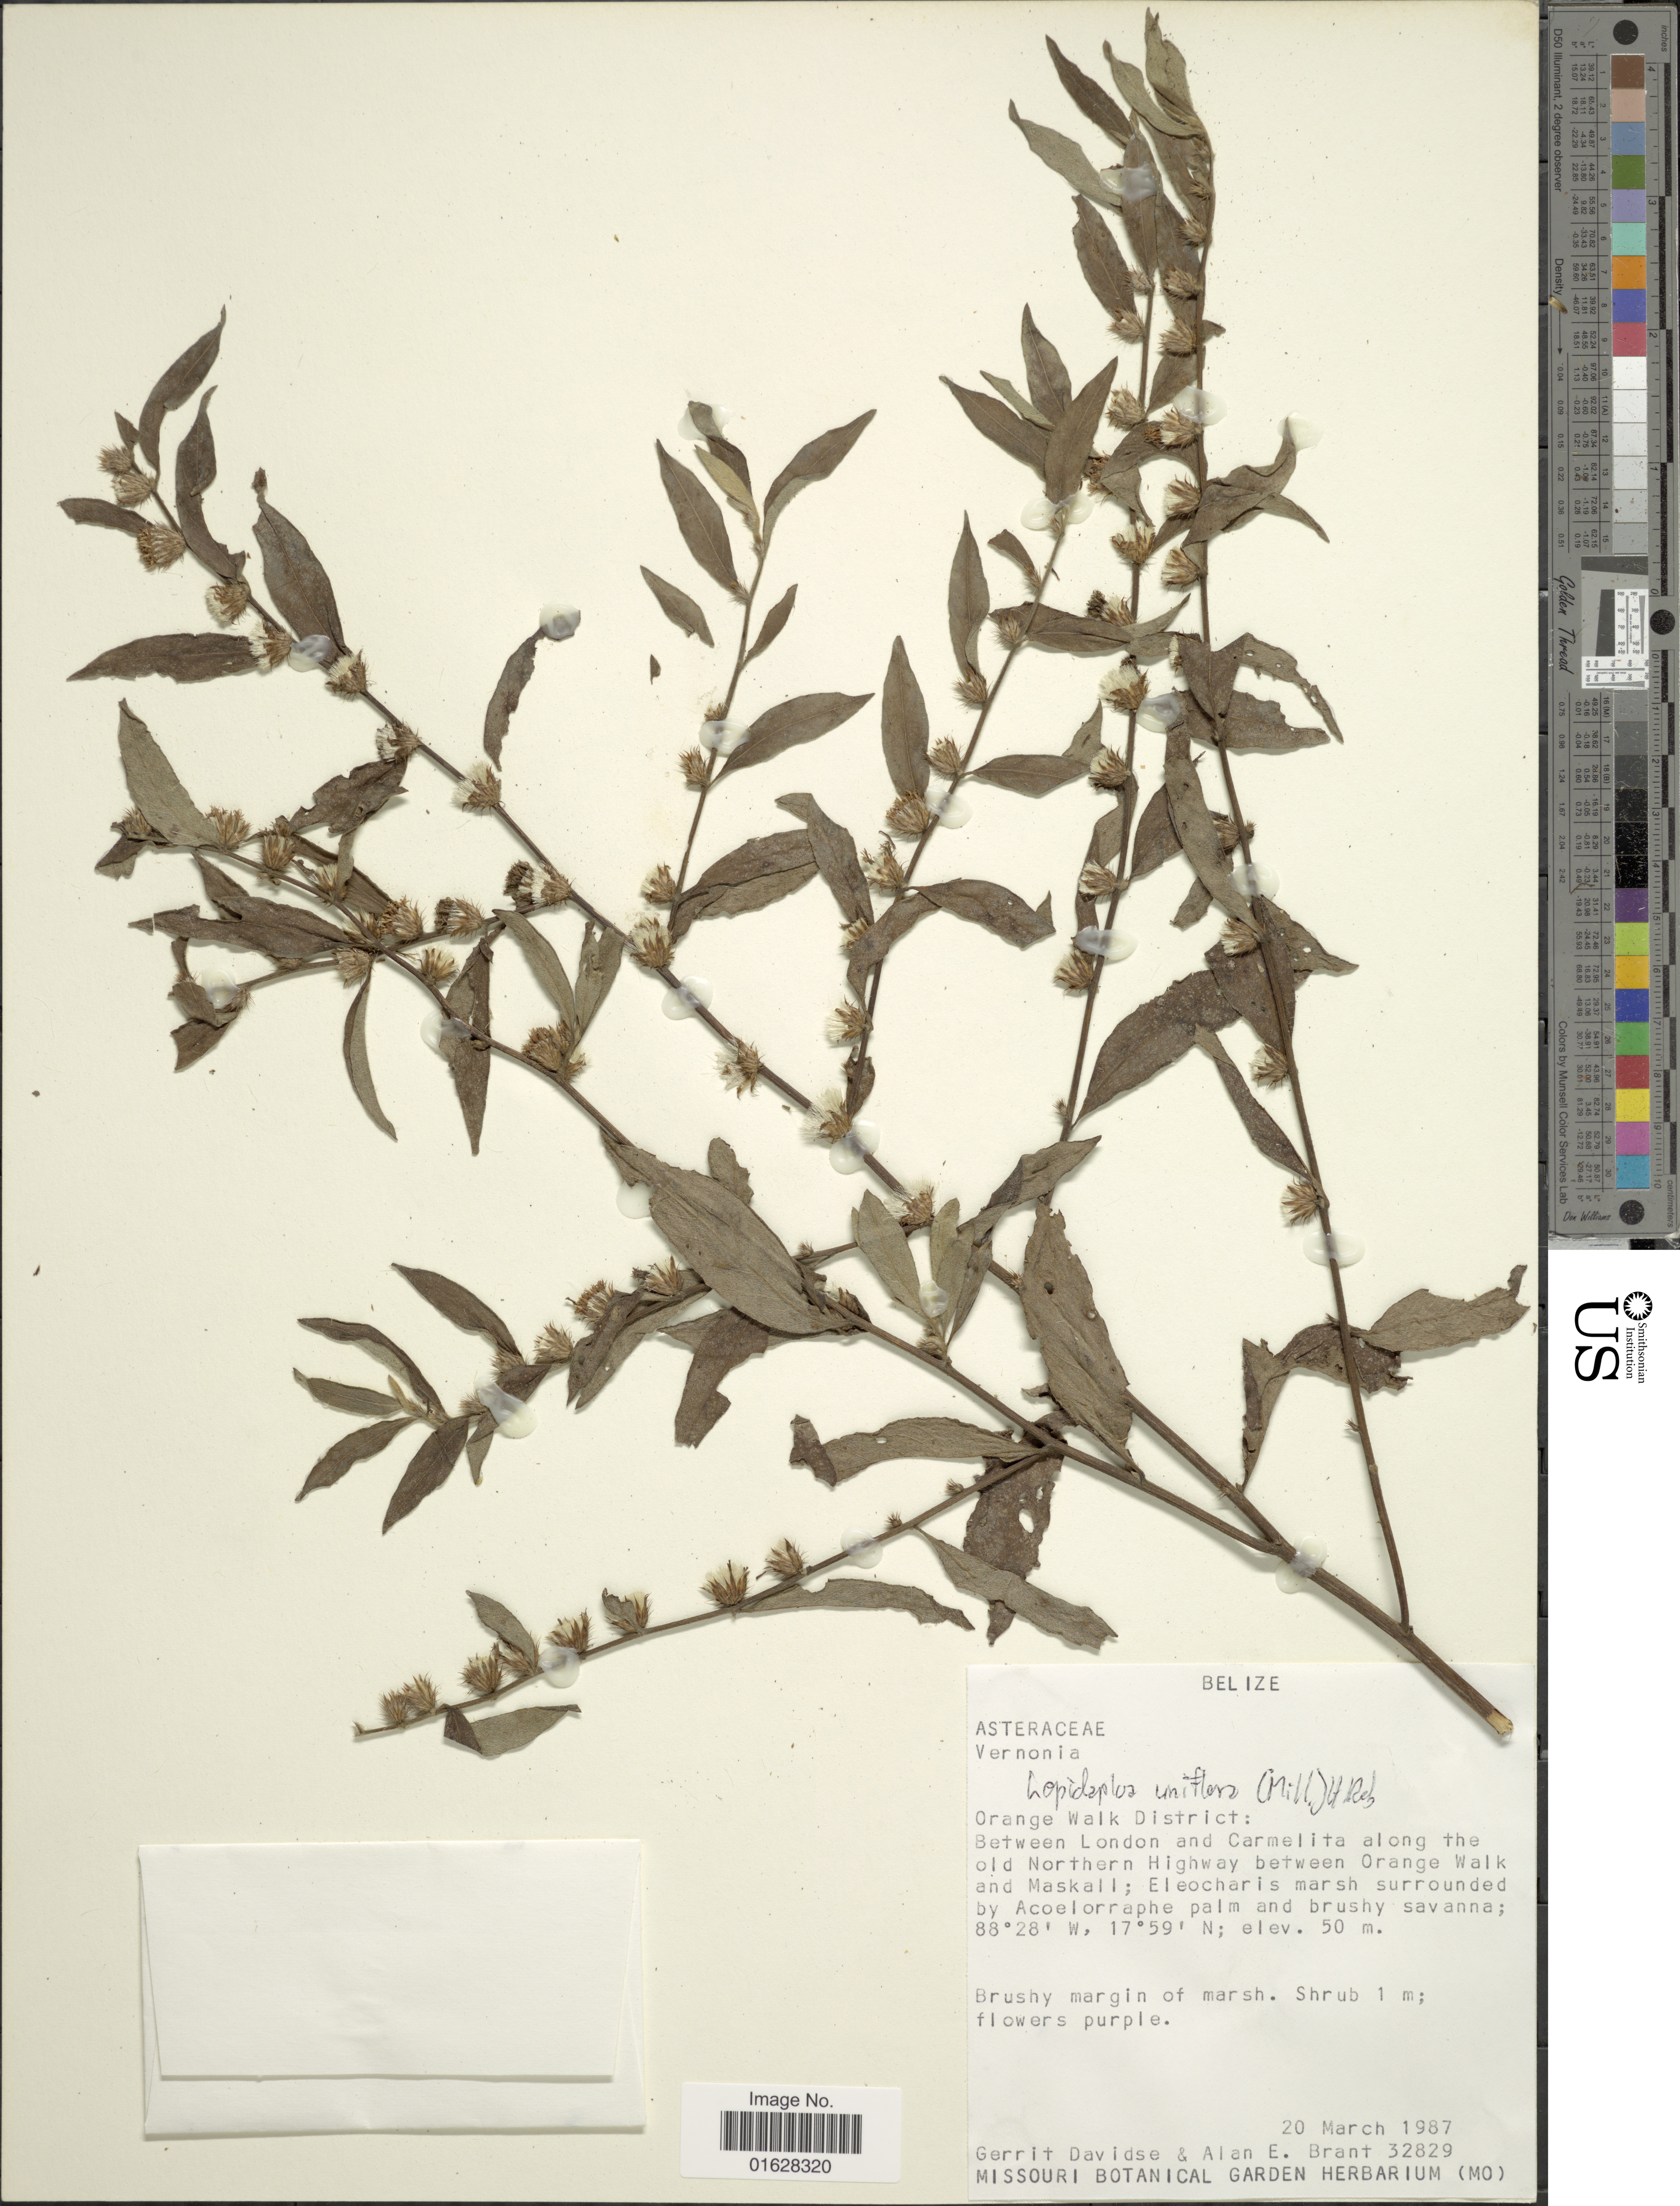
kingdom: Plantae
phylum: Tracheophyta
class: Magnoliopsida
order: Asterales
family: Asteraceae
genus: Lepidaploa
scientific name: Lepidaploa uniflora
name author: (Mill.) H. Rob.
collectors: G. Davidse & A. Brant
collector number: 32829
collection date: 1987-03-20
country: Belize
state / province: Orange Walk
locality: Orange Walk District, between London and Carmelita along the old Northern Highway between Orange Walk and Maskall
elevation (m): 50